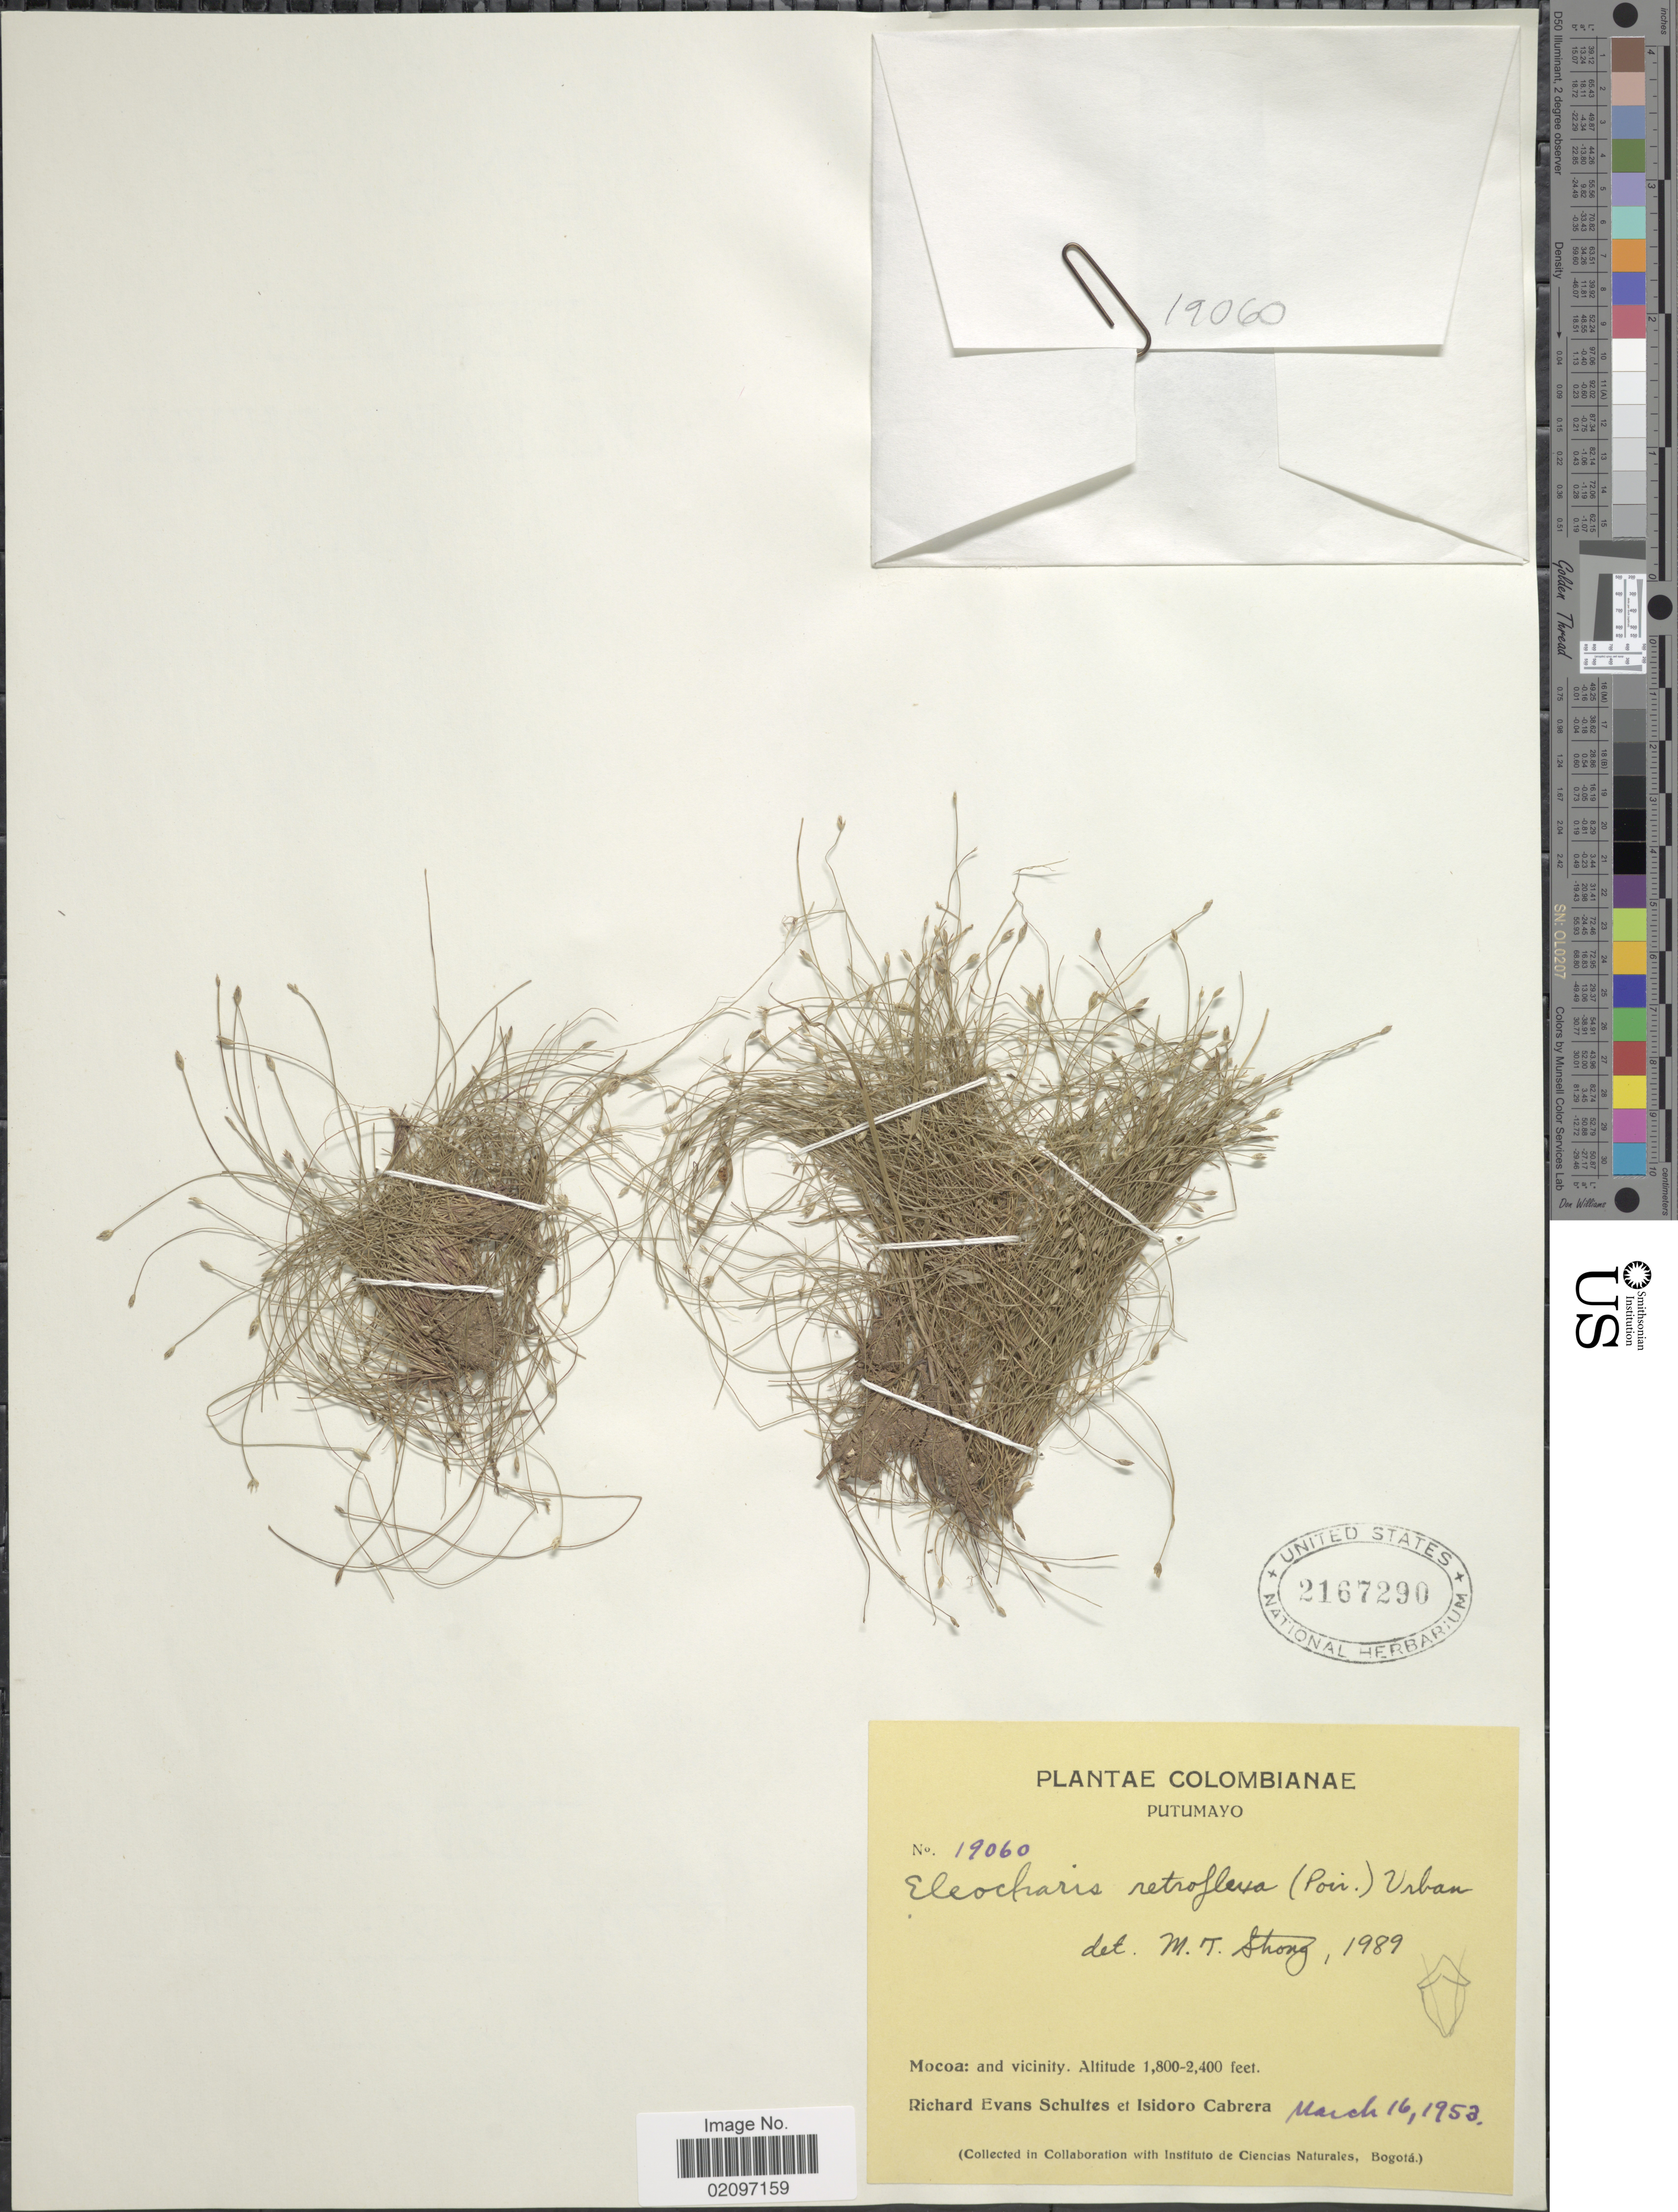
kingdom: Plantae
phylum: Tracheophyta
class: Liliopsida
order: Poales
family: Cyperaceae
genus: Eleocharis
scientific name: Eleocharis retroflexa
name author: (Poir.) Urb.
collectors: R. E. Schultes & I. Cabrera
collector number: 19060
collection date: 1953-03-16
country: Colombia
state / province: Putumayo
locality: Putumayo, Mocoa: and vicinity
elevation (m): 549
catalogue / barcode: US 2167290